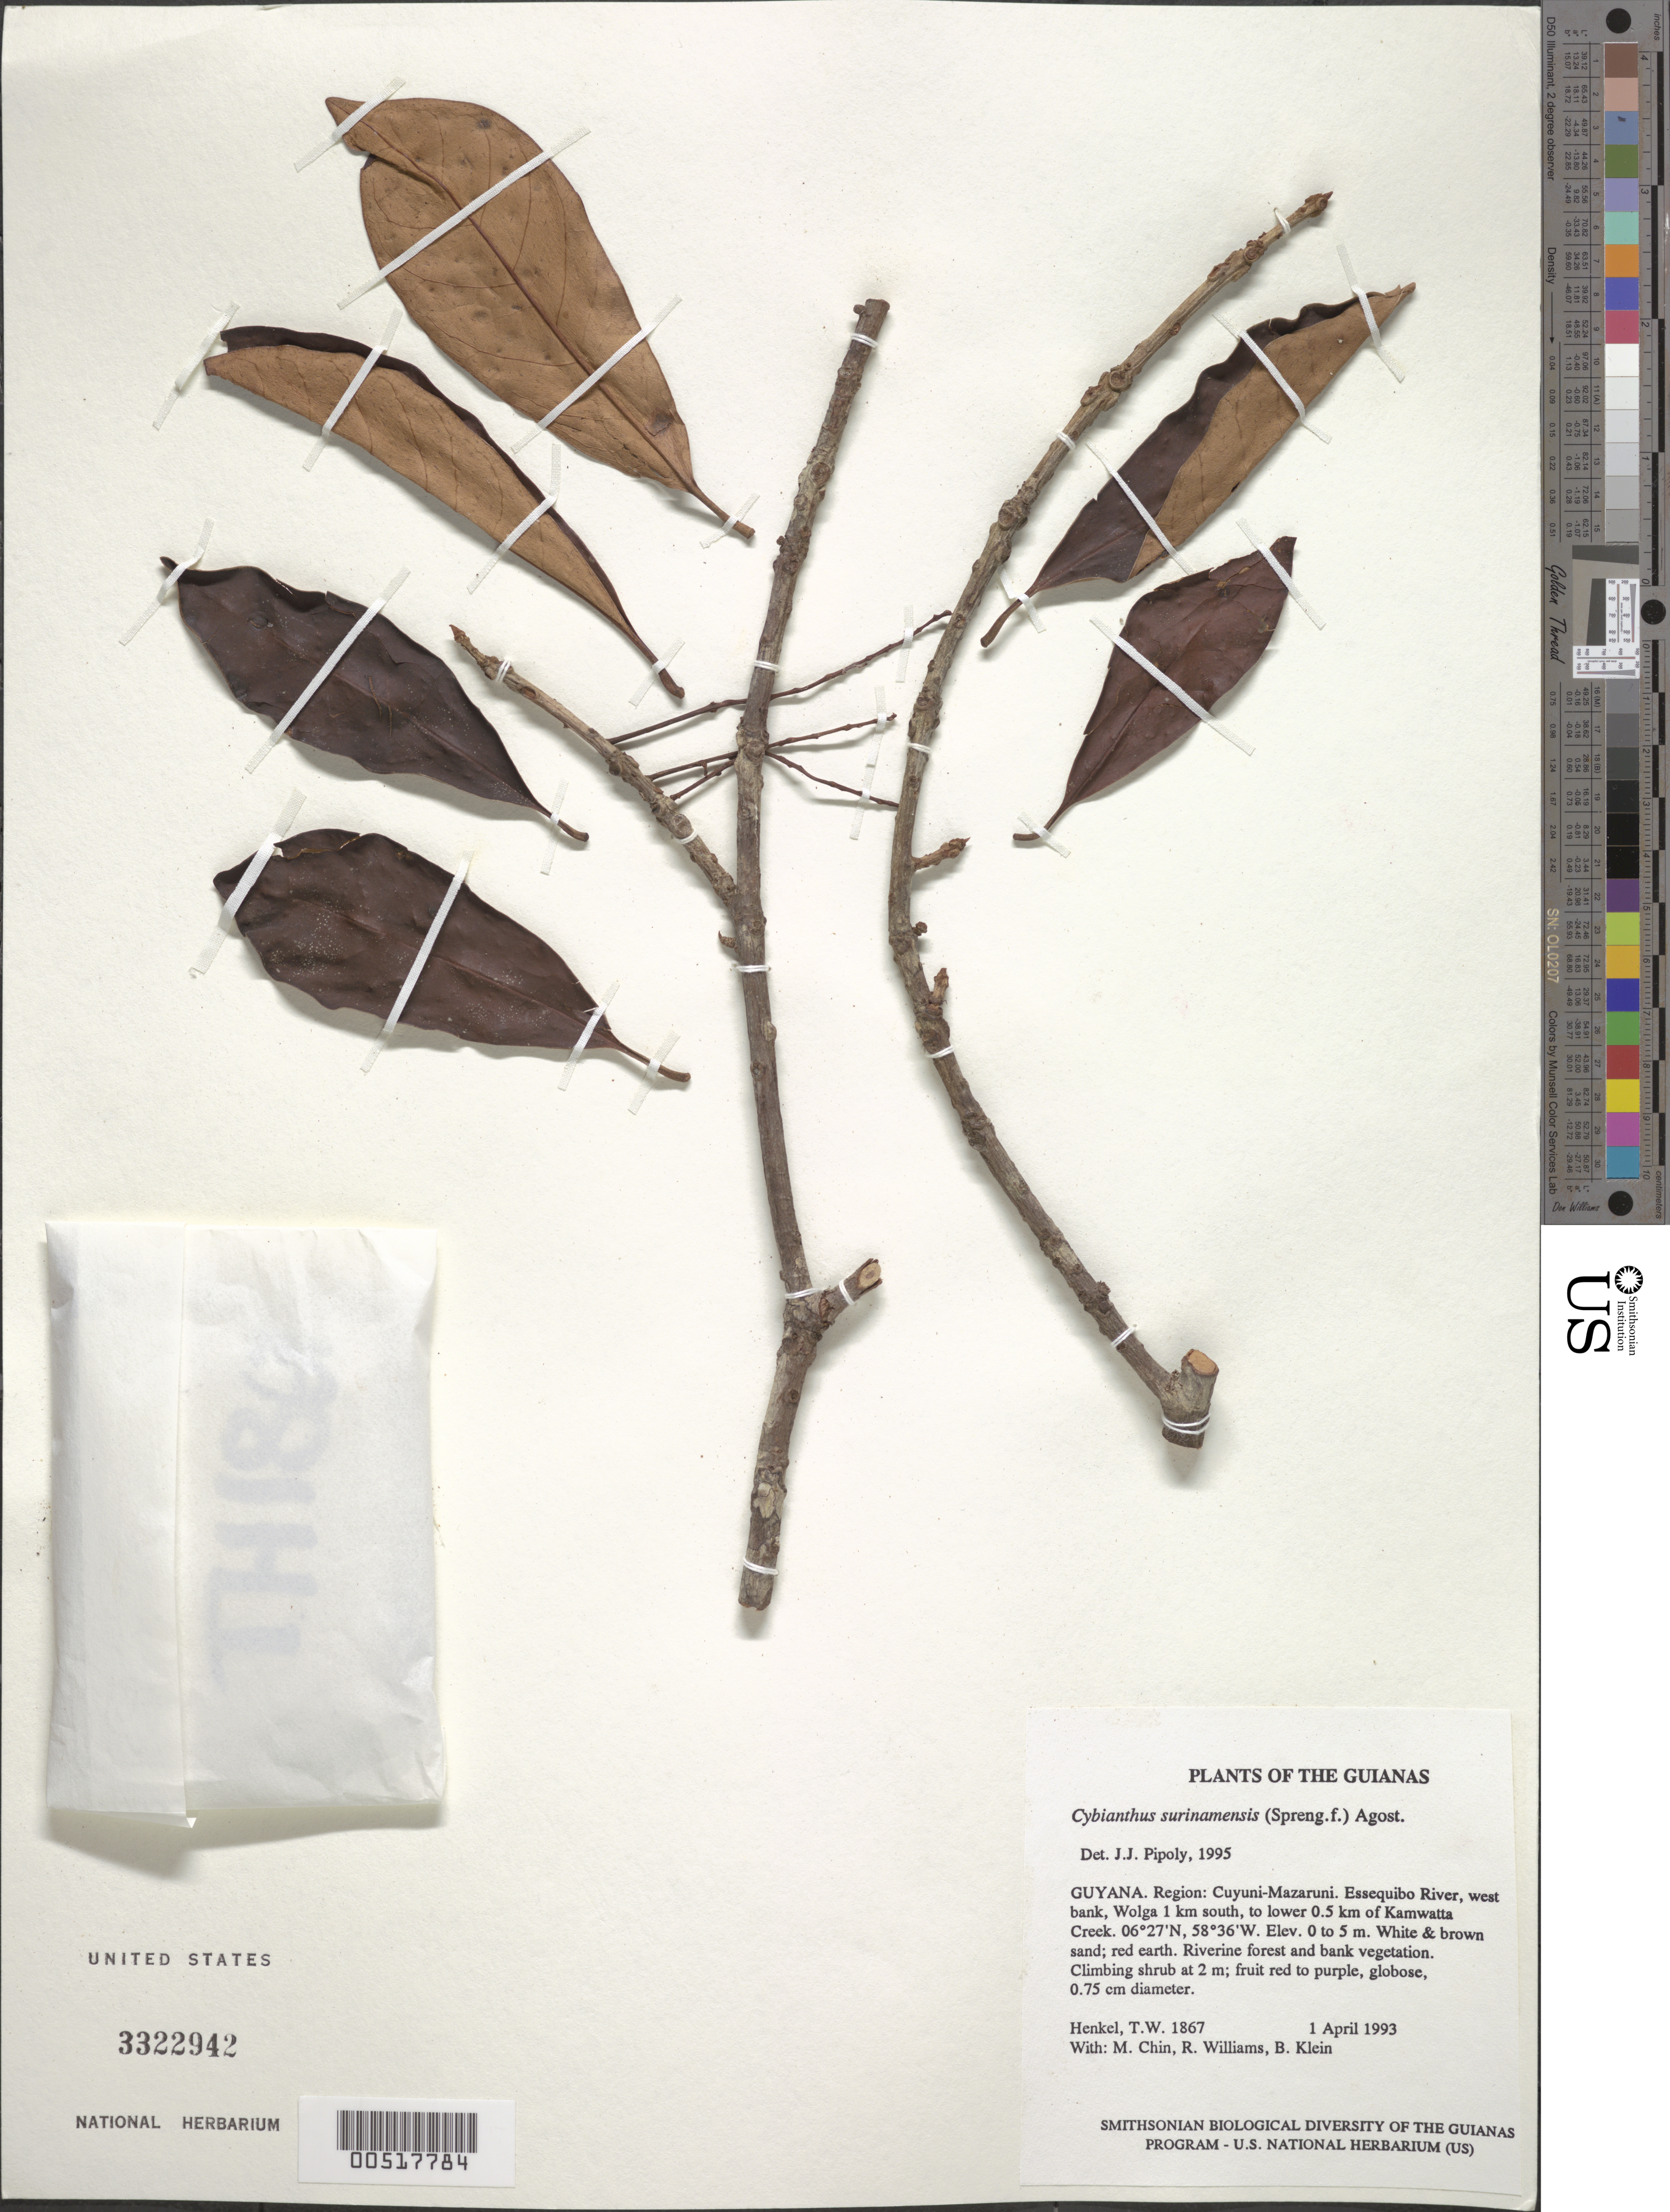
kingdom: Plantae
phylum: Tracheophyta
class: Magnoliopsida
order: Ericales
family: Primulaceae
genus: Cybianthus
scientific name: Cybianthus surinamensis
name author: (Spreng.) G. Agostini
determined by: Pipoly, J. J., III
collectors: T. Henkel, M. Chin, R. Williams & B. Klein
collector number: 1867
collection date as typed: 1 April 1993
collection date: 1993-04-01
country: Guyana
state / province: Cuyuni-Mazaruni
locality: Essequibo River, W bank, Wolga 1 km S, to lower 0.5 km of Kamwatta Creek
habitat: White & brown sand; red earth. Riverine forest and bank vegetation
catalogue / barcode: US 3322942